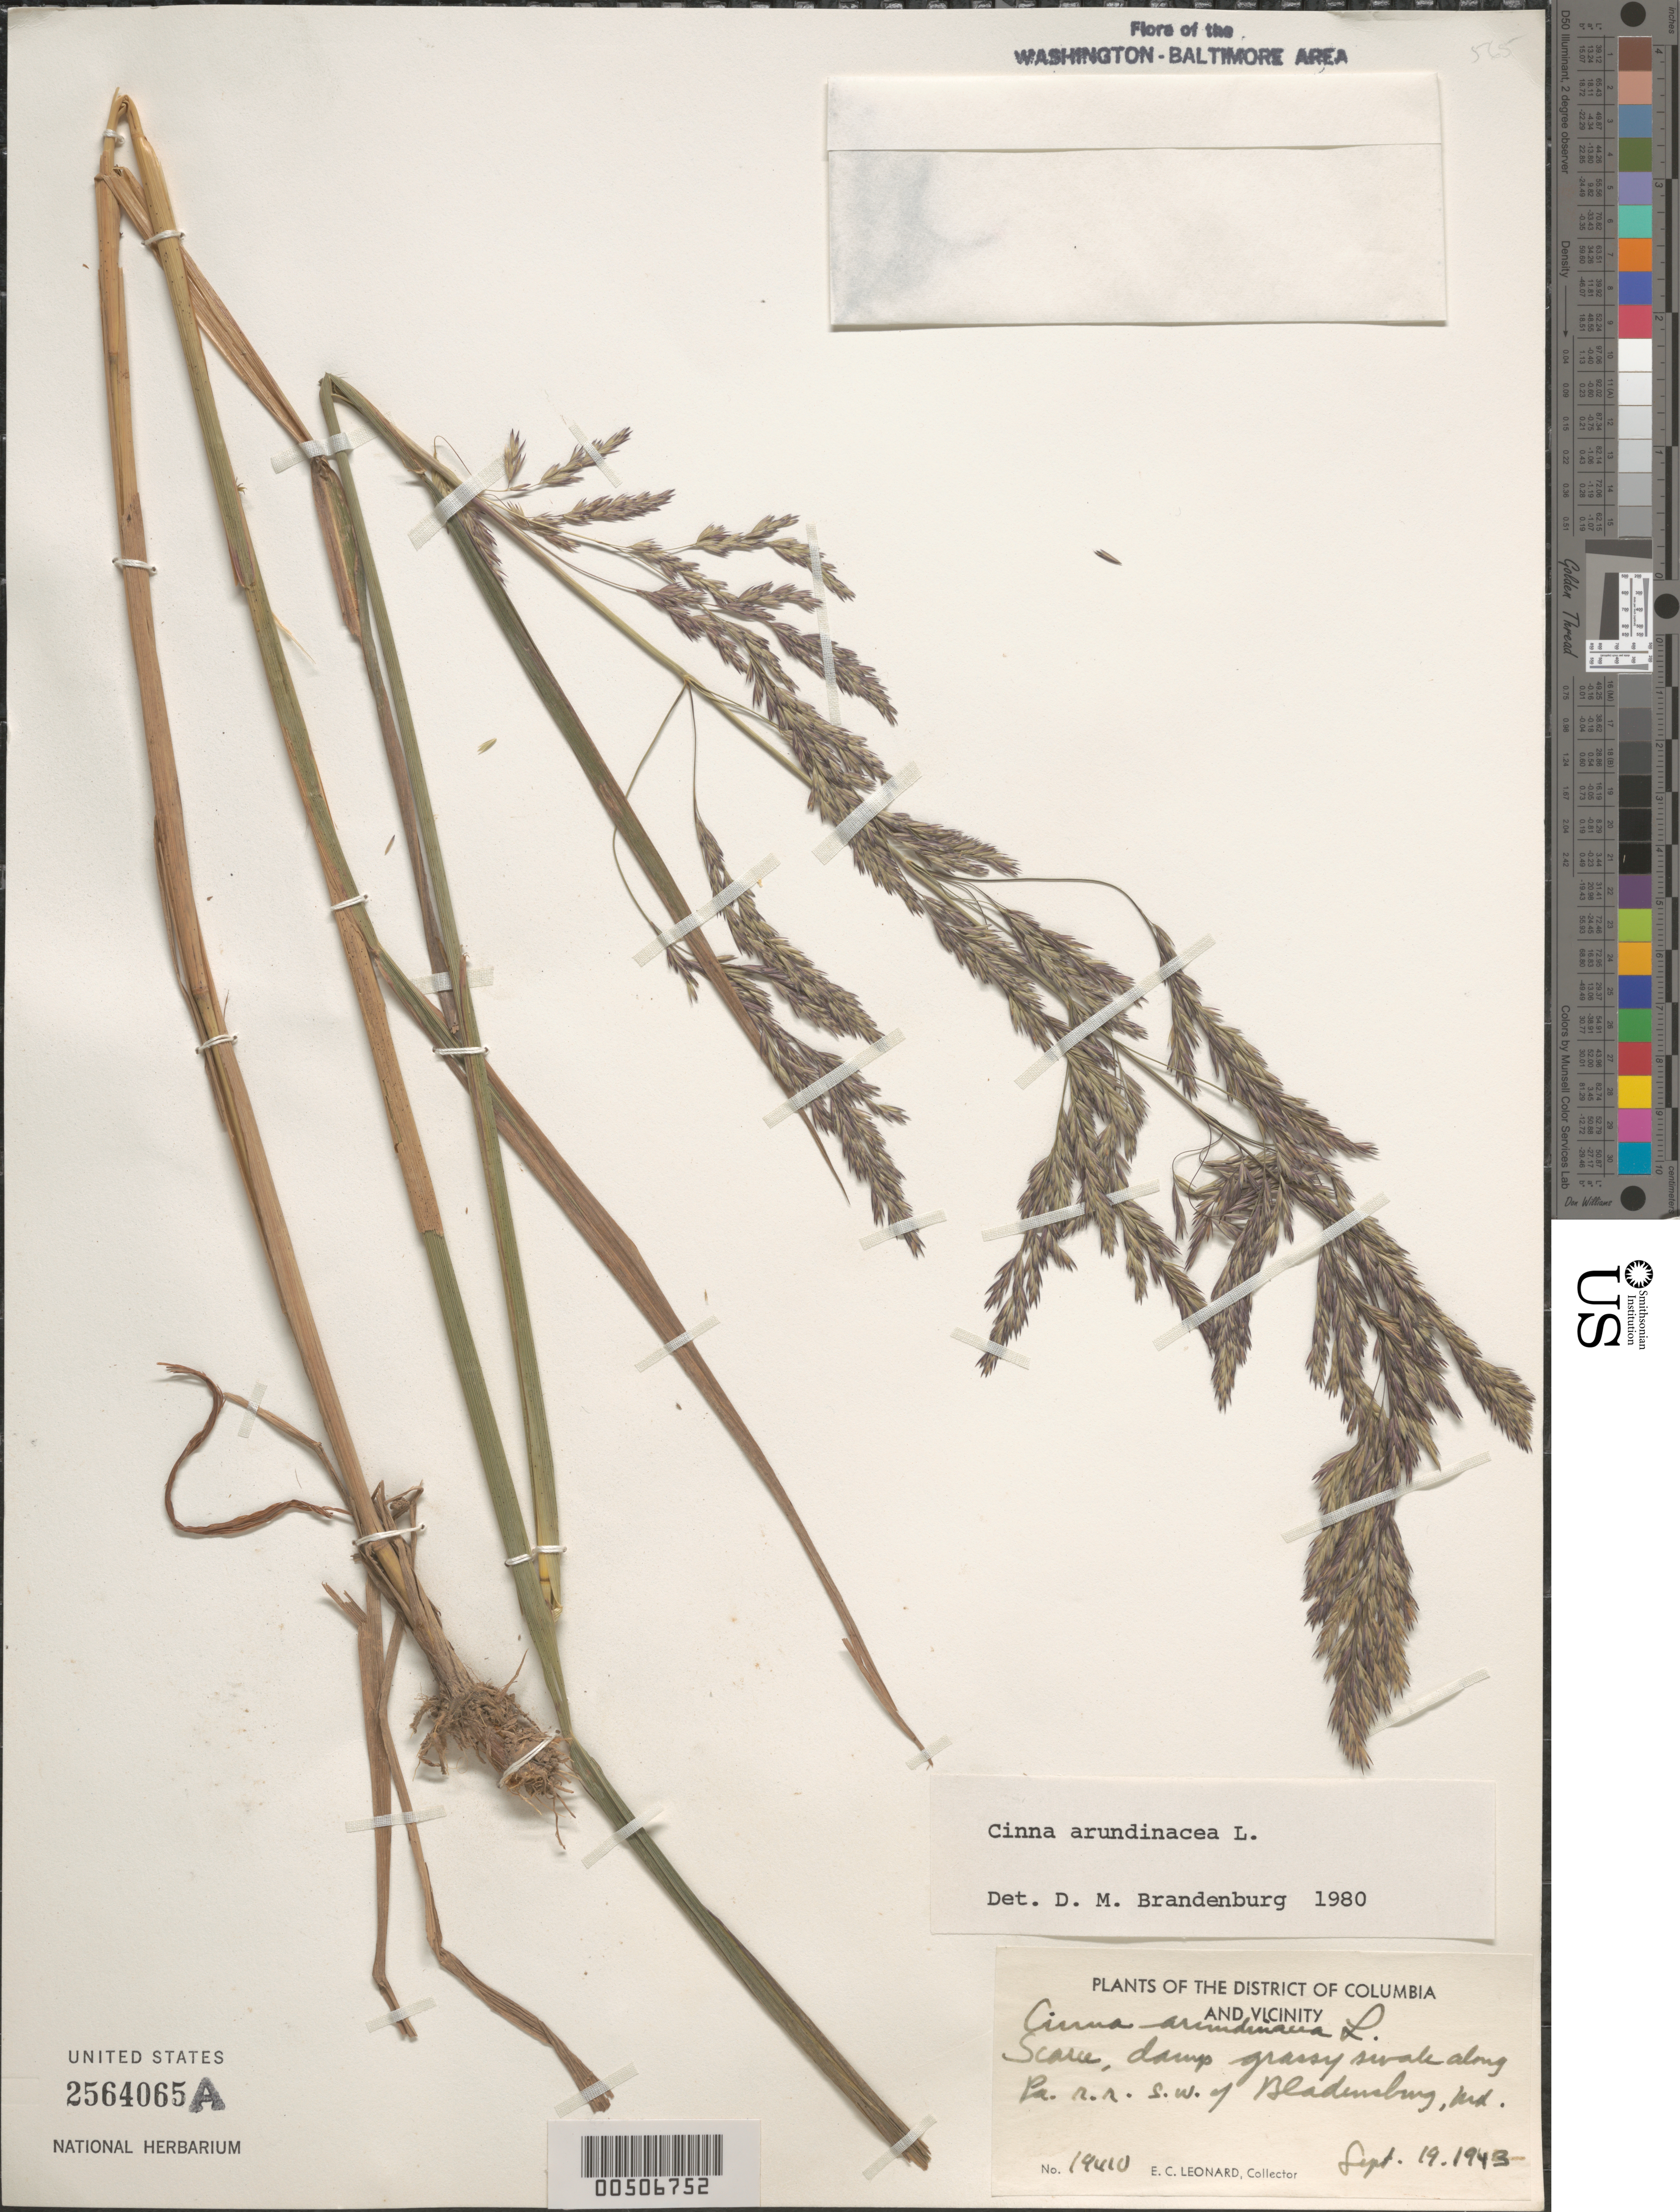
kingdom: Plantae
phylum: Tracheophyta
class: Liliopsida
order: Poales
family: Poaceae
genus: Cinna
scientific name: Cinna arundinacea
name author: L.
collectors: E. C. Leonard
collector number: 19410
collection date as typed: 19 Sep 1943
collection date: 1943-09-19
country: United States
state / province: Maryland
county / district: Prince George's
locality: R.R. SW of Bladensburg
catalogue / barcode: US 2564065A